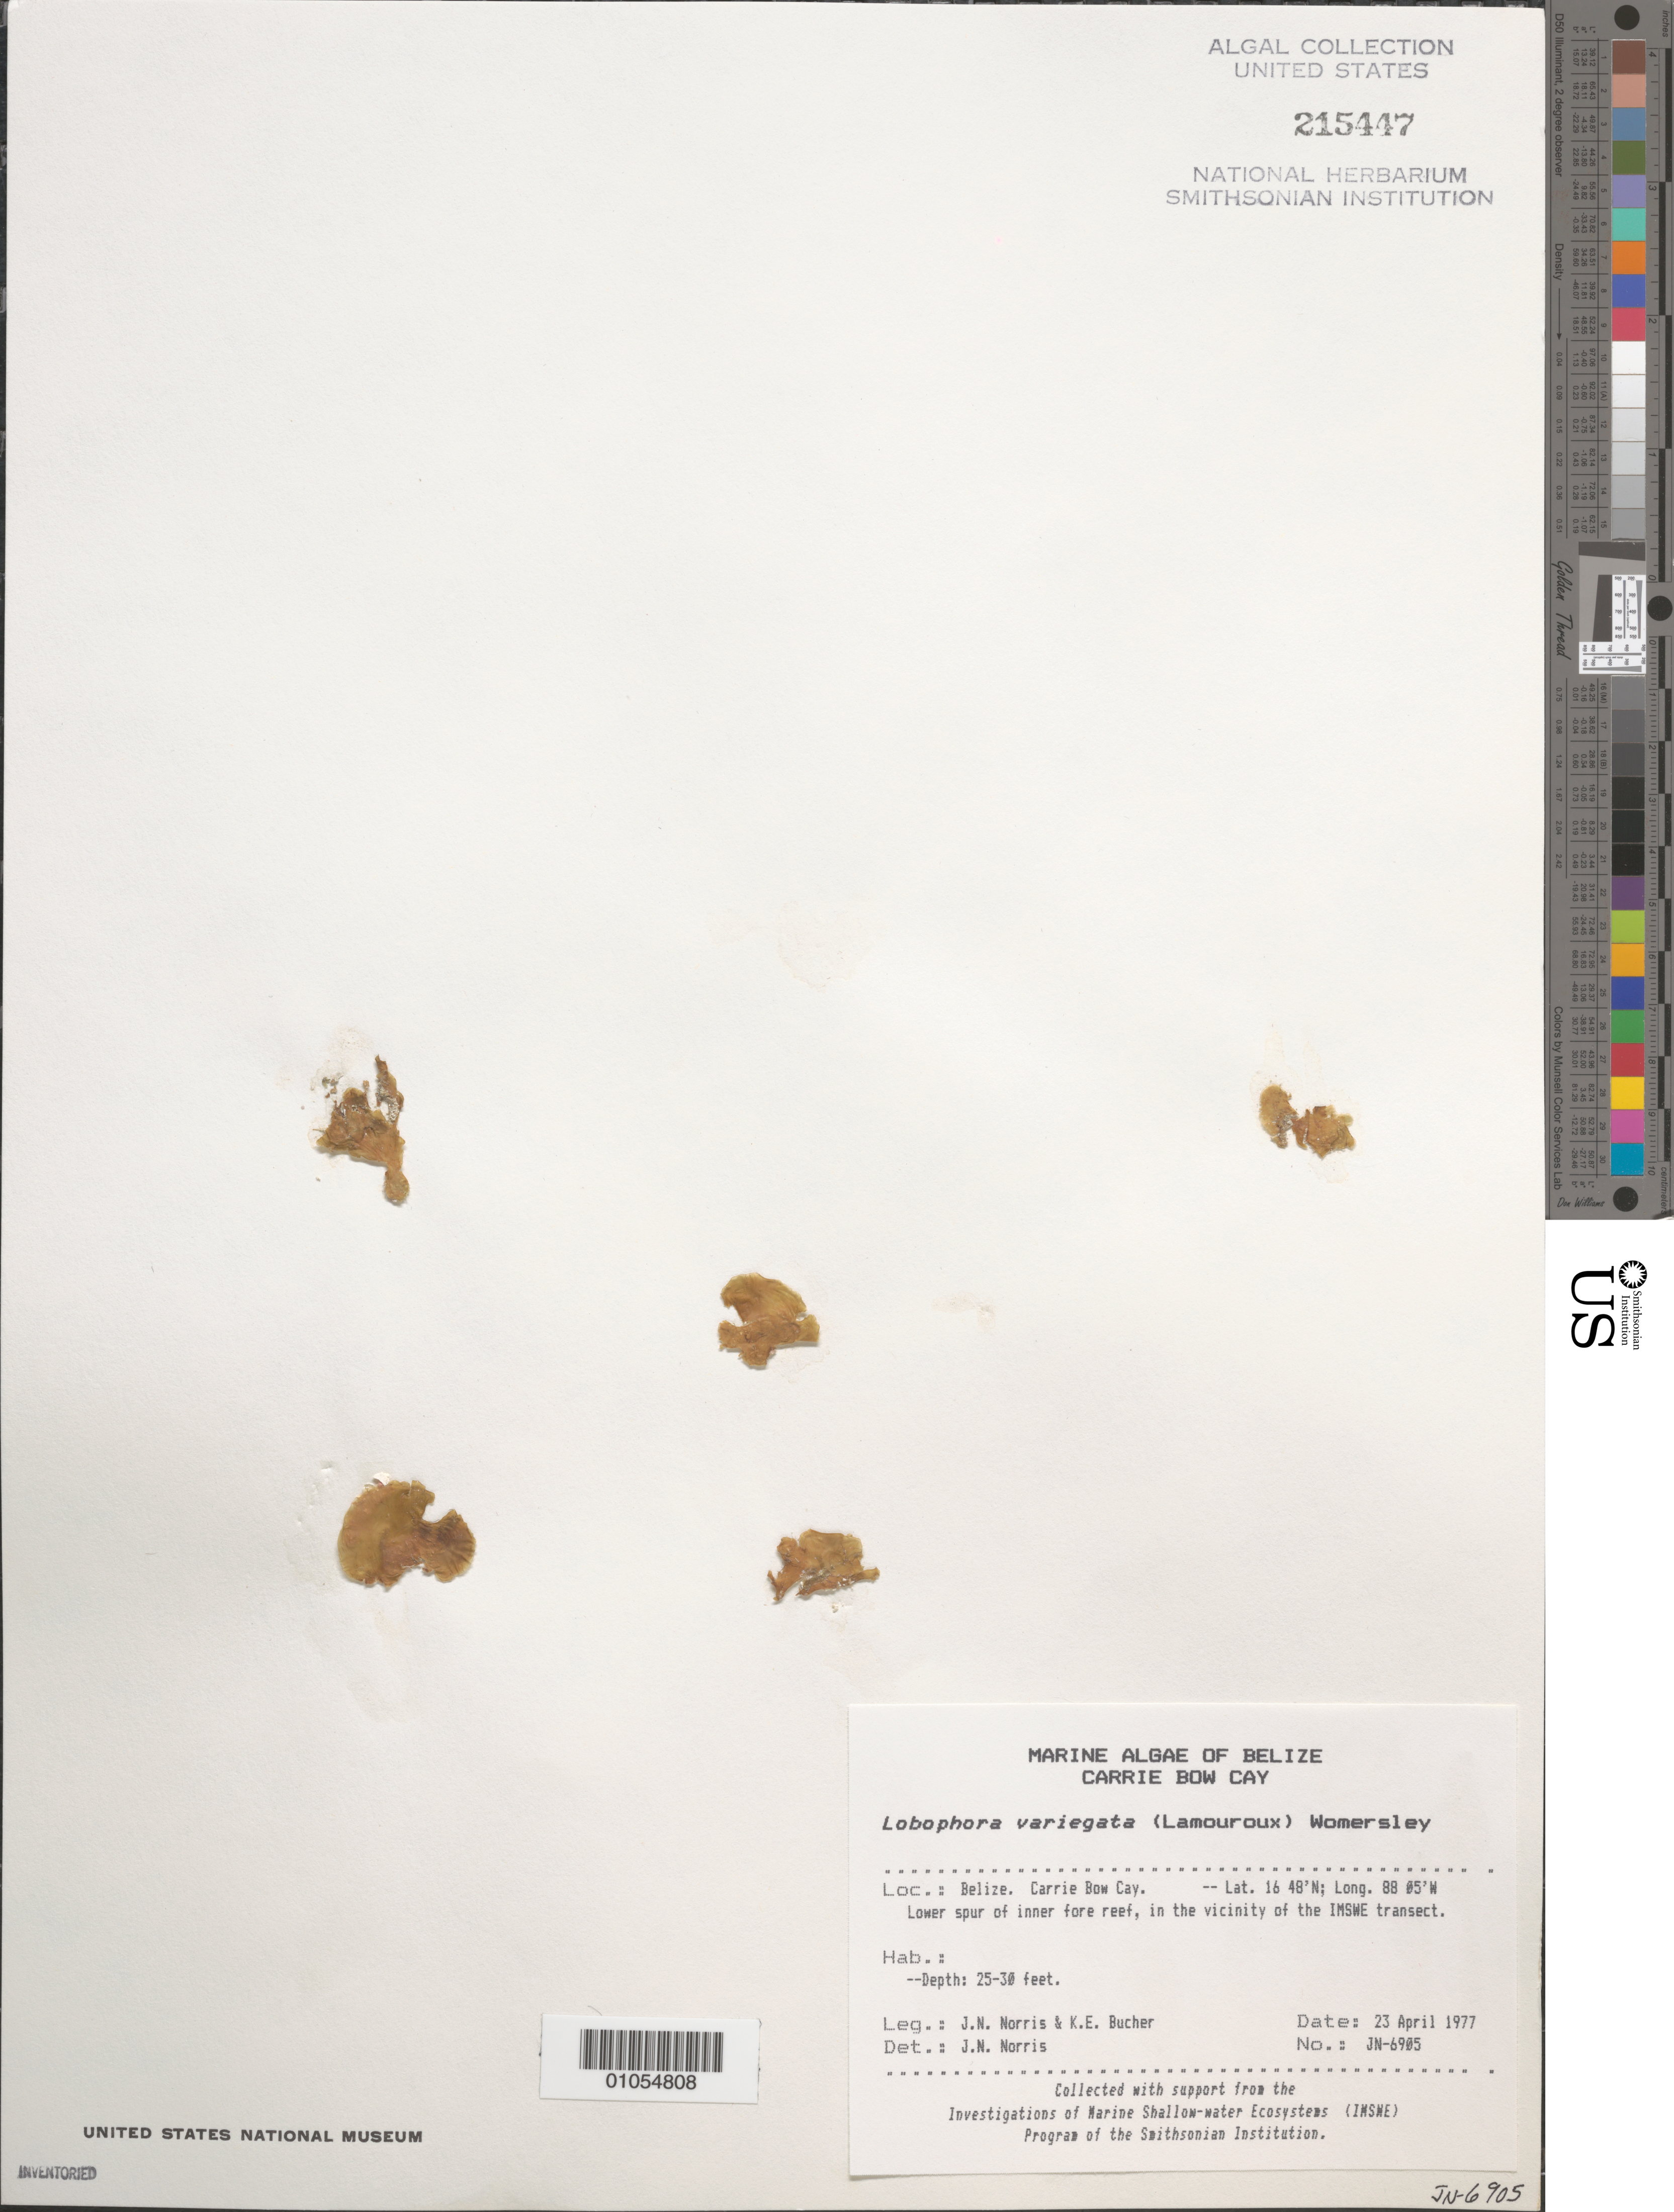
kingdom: Chromista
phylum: Ochrophyta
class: Phaeophyceae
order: Dictyotales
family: Dictyotaceae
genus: Lobophora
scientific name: Lobophora variegata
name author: (J.V.Lamouroux) Womersley & E.C. Oliveira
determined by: Norris, James N.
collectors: J. N. Norris & K. E. Bucher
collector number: JN-6905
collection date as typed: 23 Apr 1977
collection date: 1977-04-23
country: Belize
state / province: Stann Creek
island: Carrie Bow Cay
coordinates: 16 48'N, 88 05'W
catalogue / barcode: US 215447